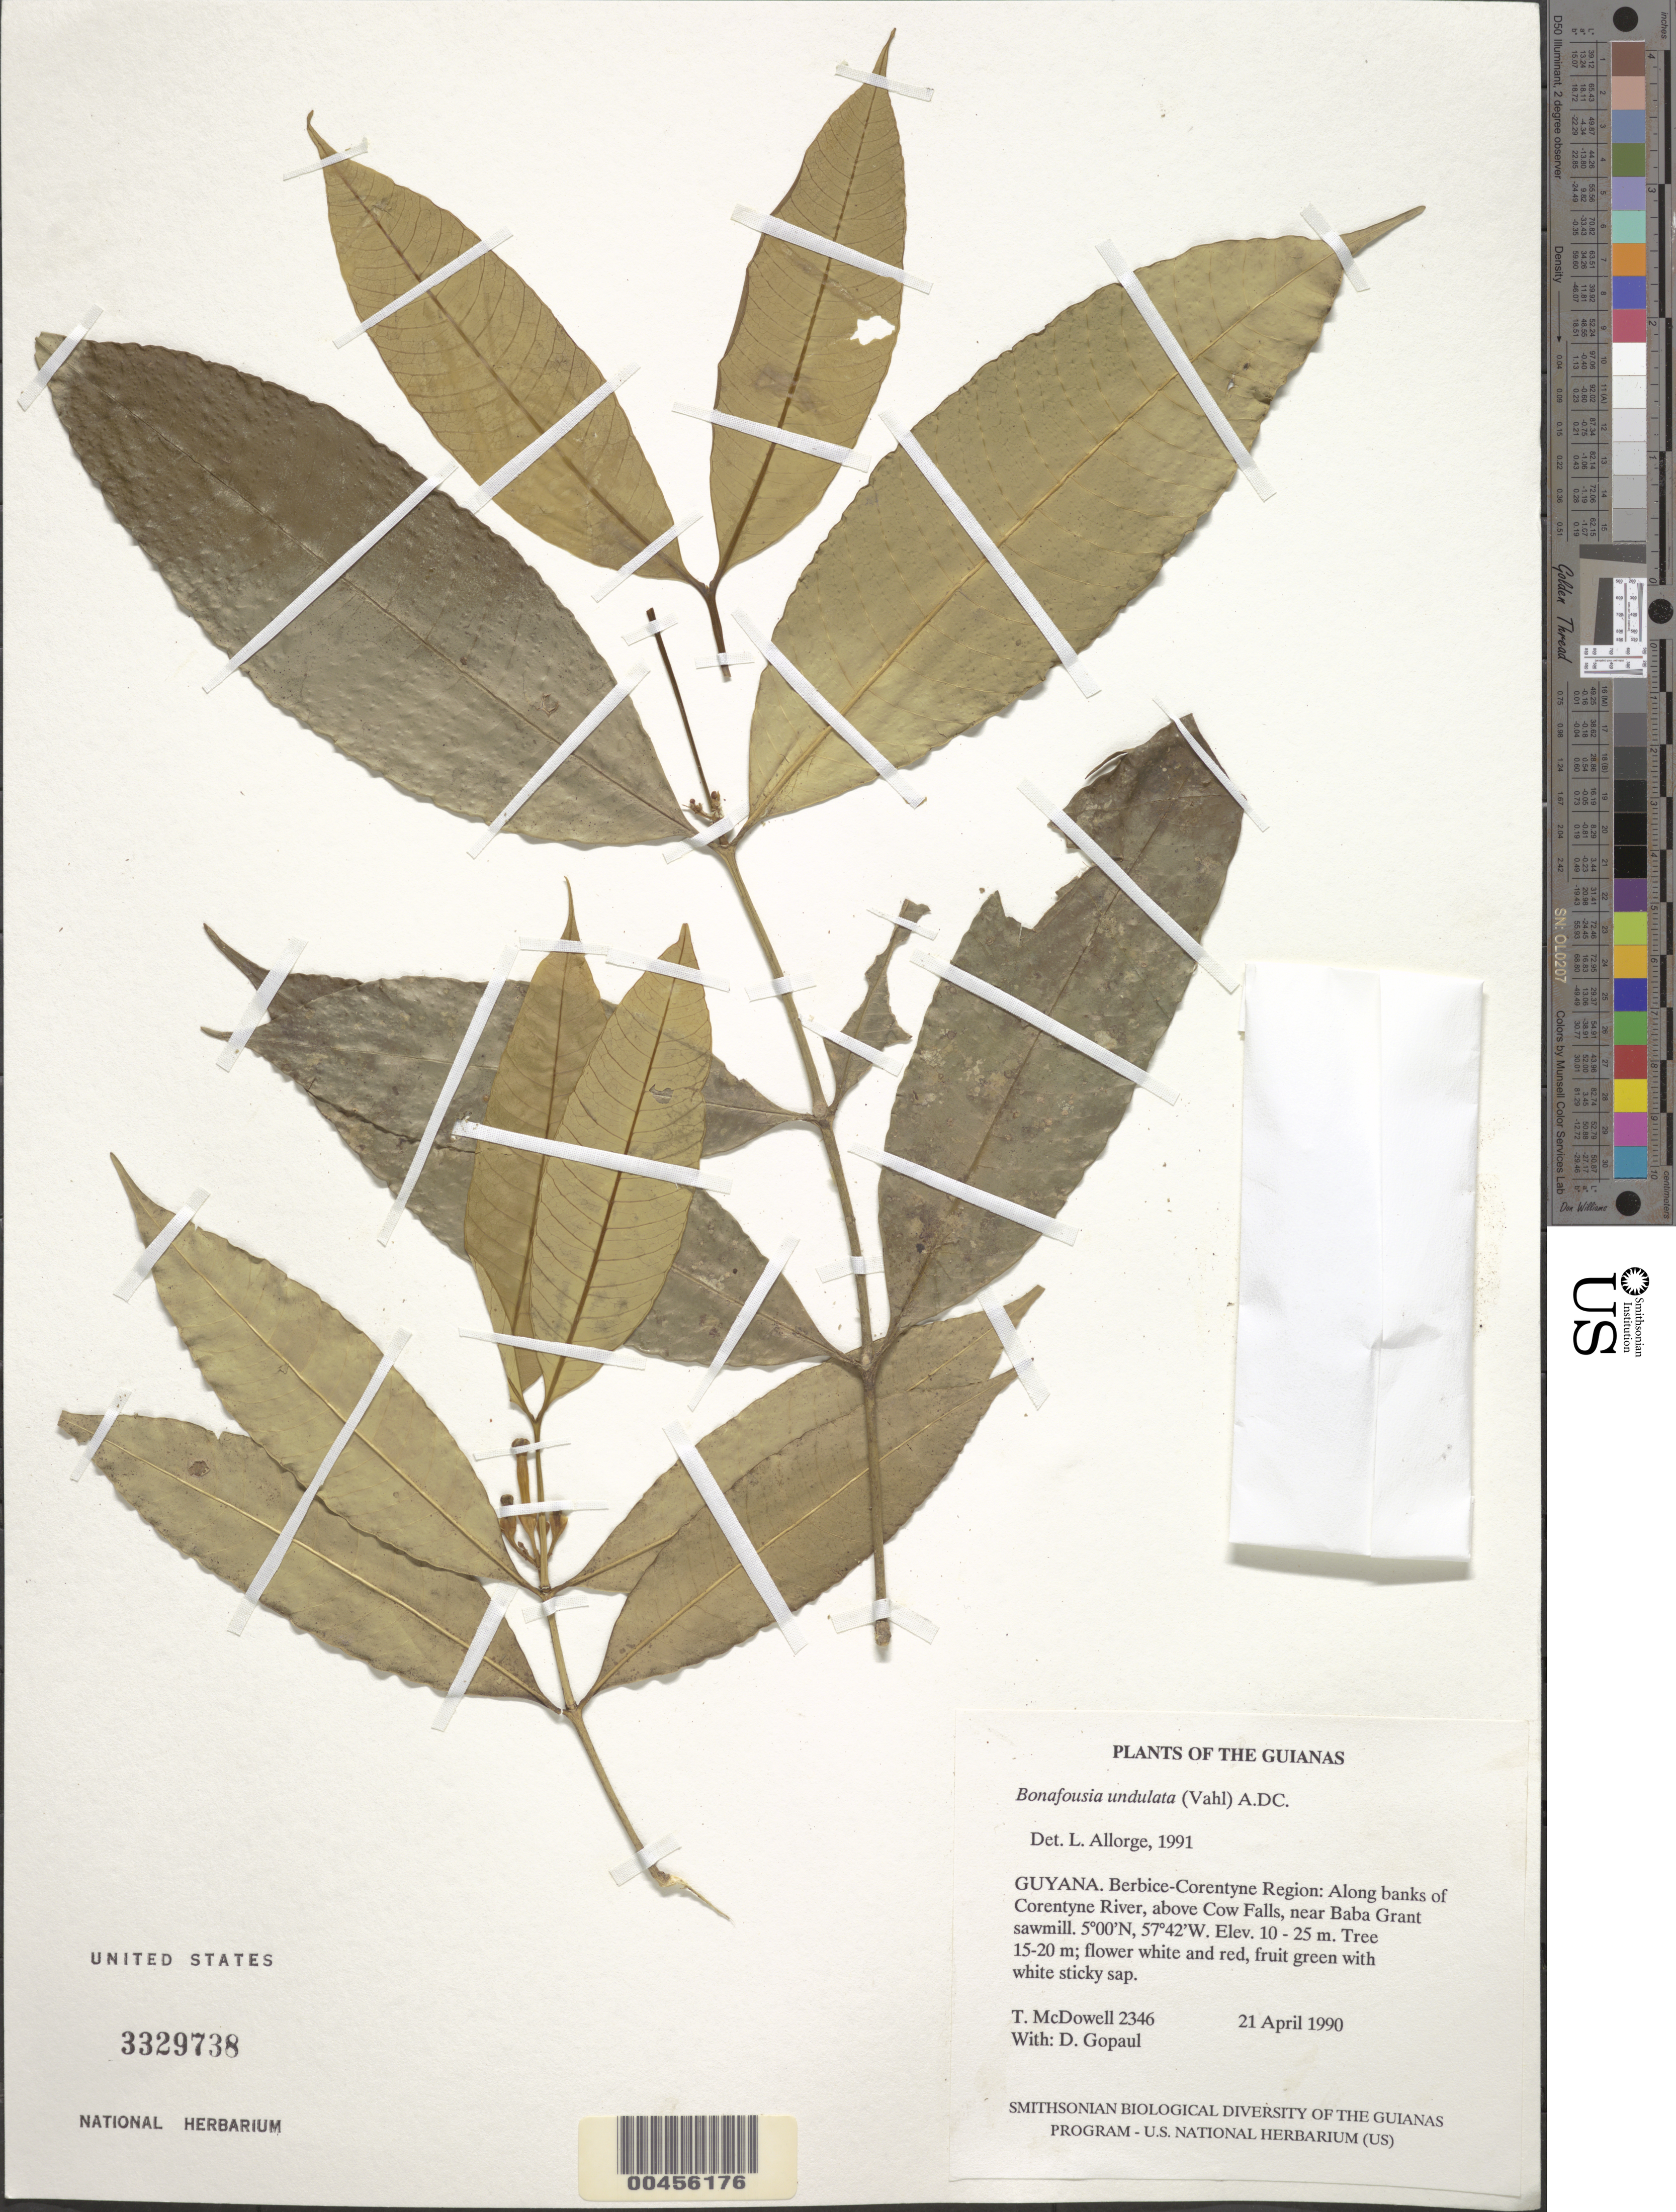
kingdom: Plantae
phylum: Tracheophyta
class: Magnoliopsida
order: Gentianales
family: Apocynaceae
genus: Bonafousia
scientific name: Bonafousia undulata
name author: (Vahl) A. DC.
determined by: Allorge, L.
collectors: T. McDowell & D. Gopaul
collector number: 2346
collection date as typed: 19 April 1990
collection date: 1990-04-19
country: Guyana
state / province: E. Berbice-Corentyne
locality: Along banks of Corentyne River, above Cow Falls, near the Baba Grant sawmill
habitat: Along river and in nearby forest, logging area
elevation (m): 10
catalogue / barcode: US 3329738